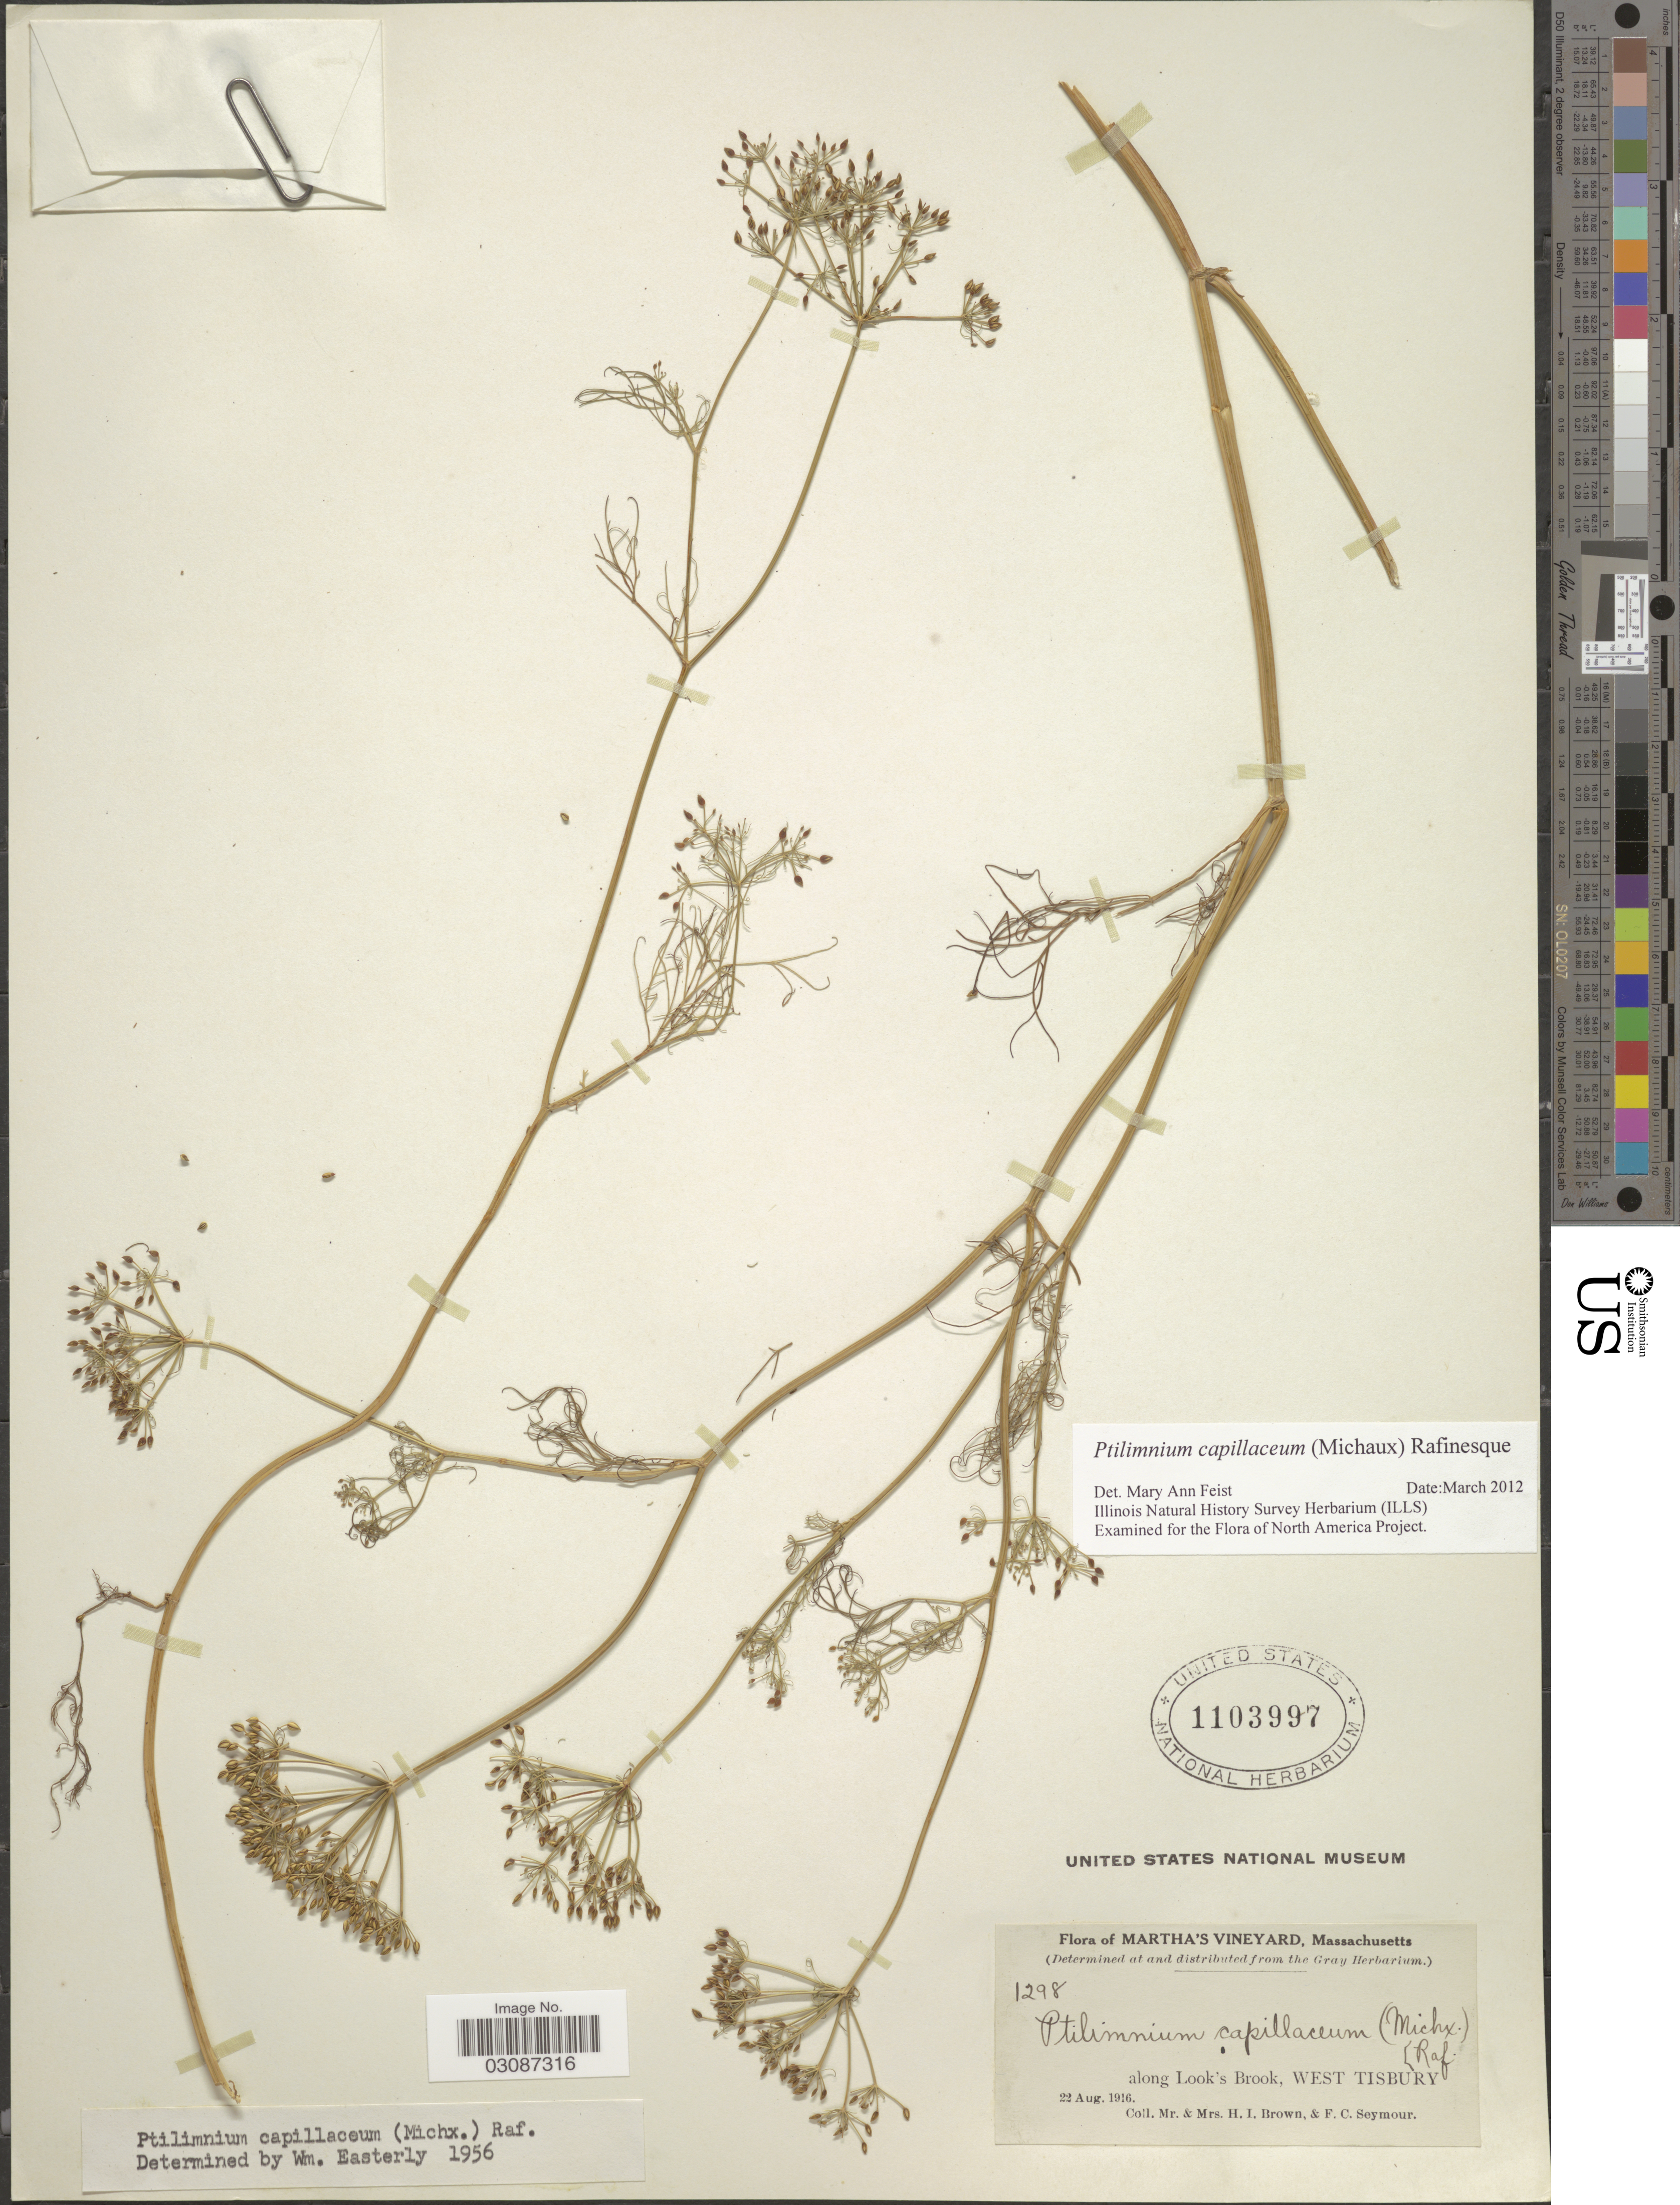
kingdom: Plantae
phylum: Tracheophyta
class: Magnoliopsida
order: Apiales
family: Apiaceae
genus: Ptilimnium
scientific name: Ptilimnium capillaceum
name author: (Michx.) Raf.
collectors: H. Brown, H. Brown & F. C. Seymour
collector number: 1298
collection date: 1916-08-22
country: United States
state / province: Massachusetts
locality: Martha's Vineyard. Along Look's Brook, West Tisbury.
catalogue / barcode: US 1103997